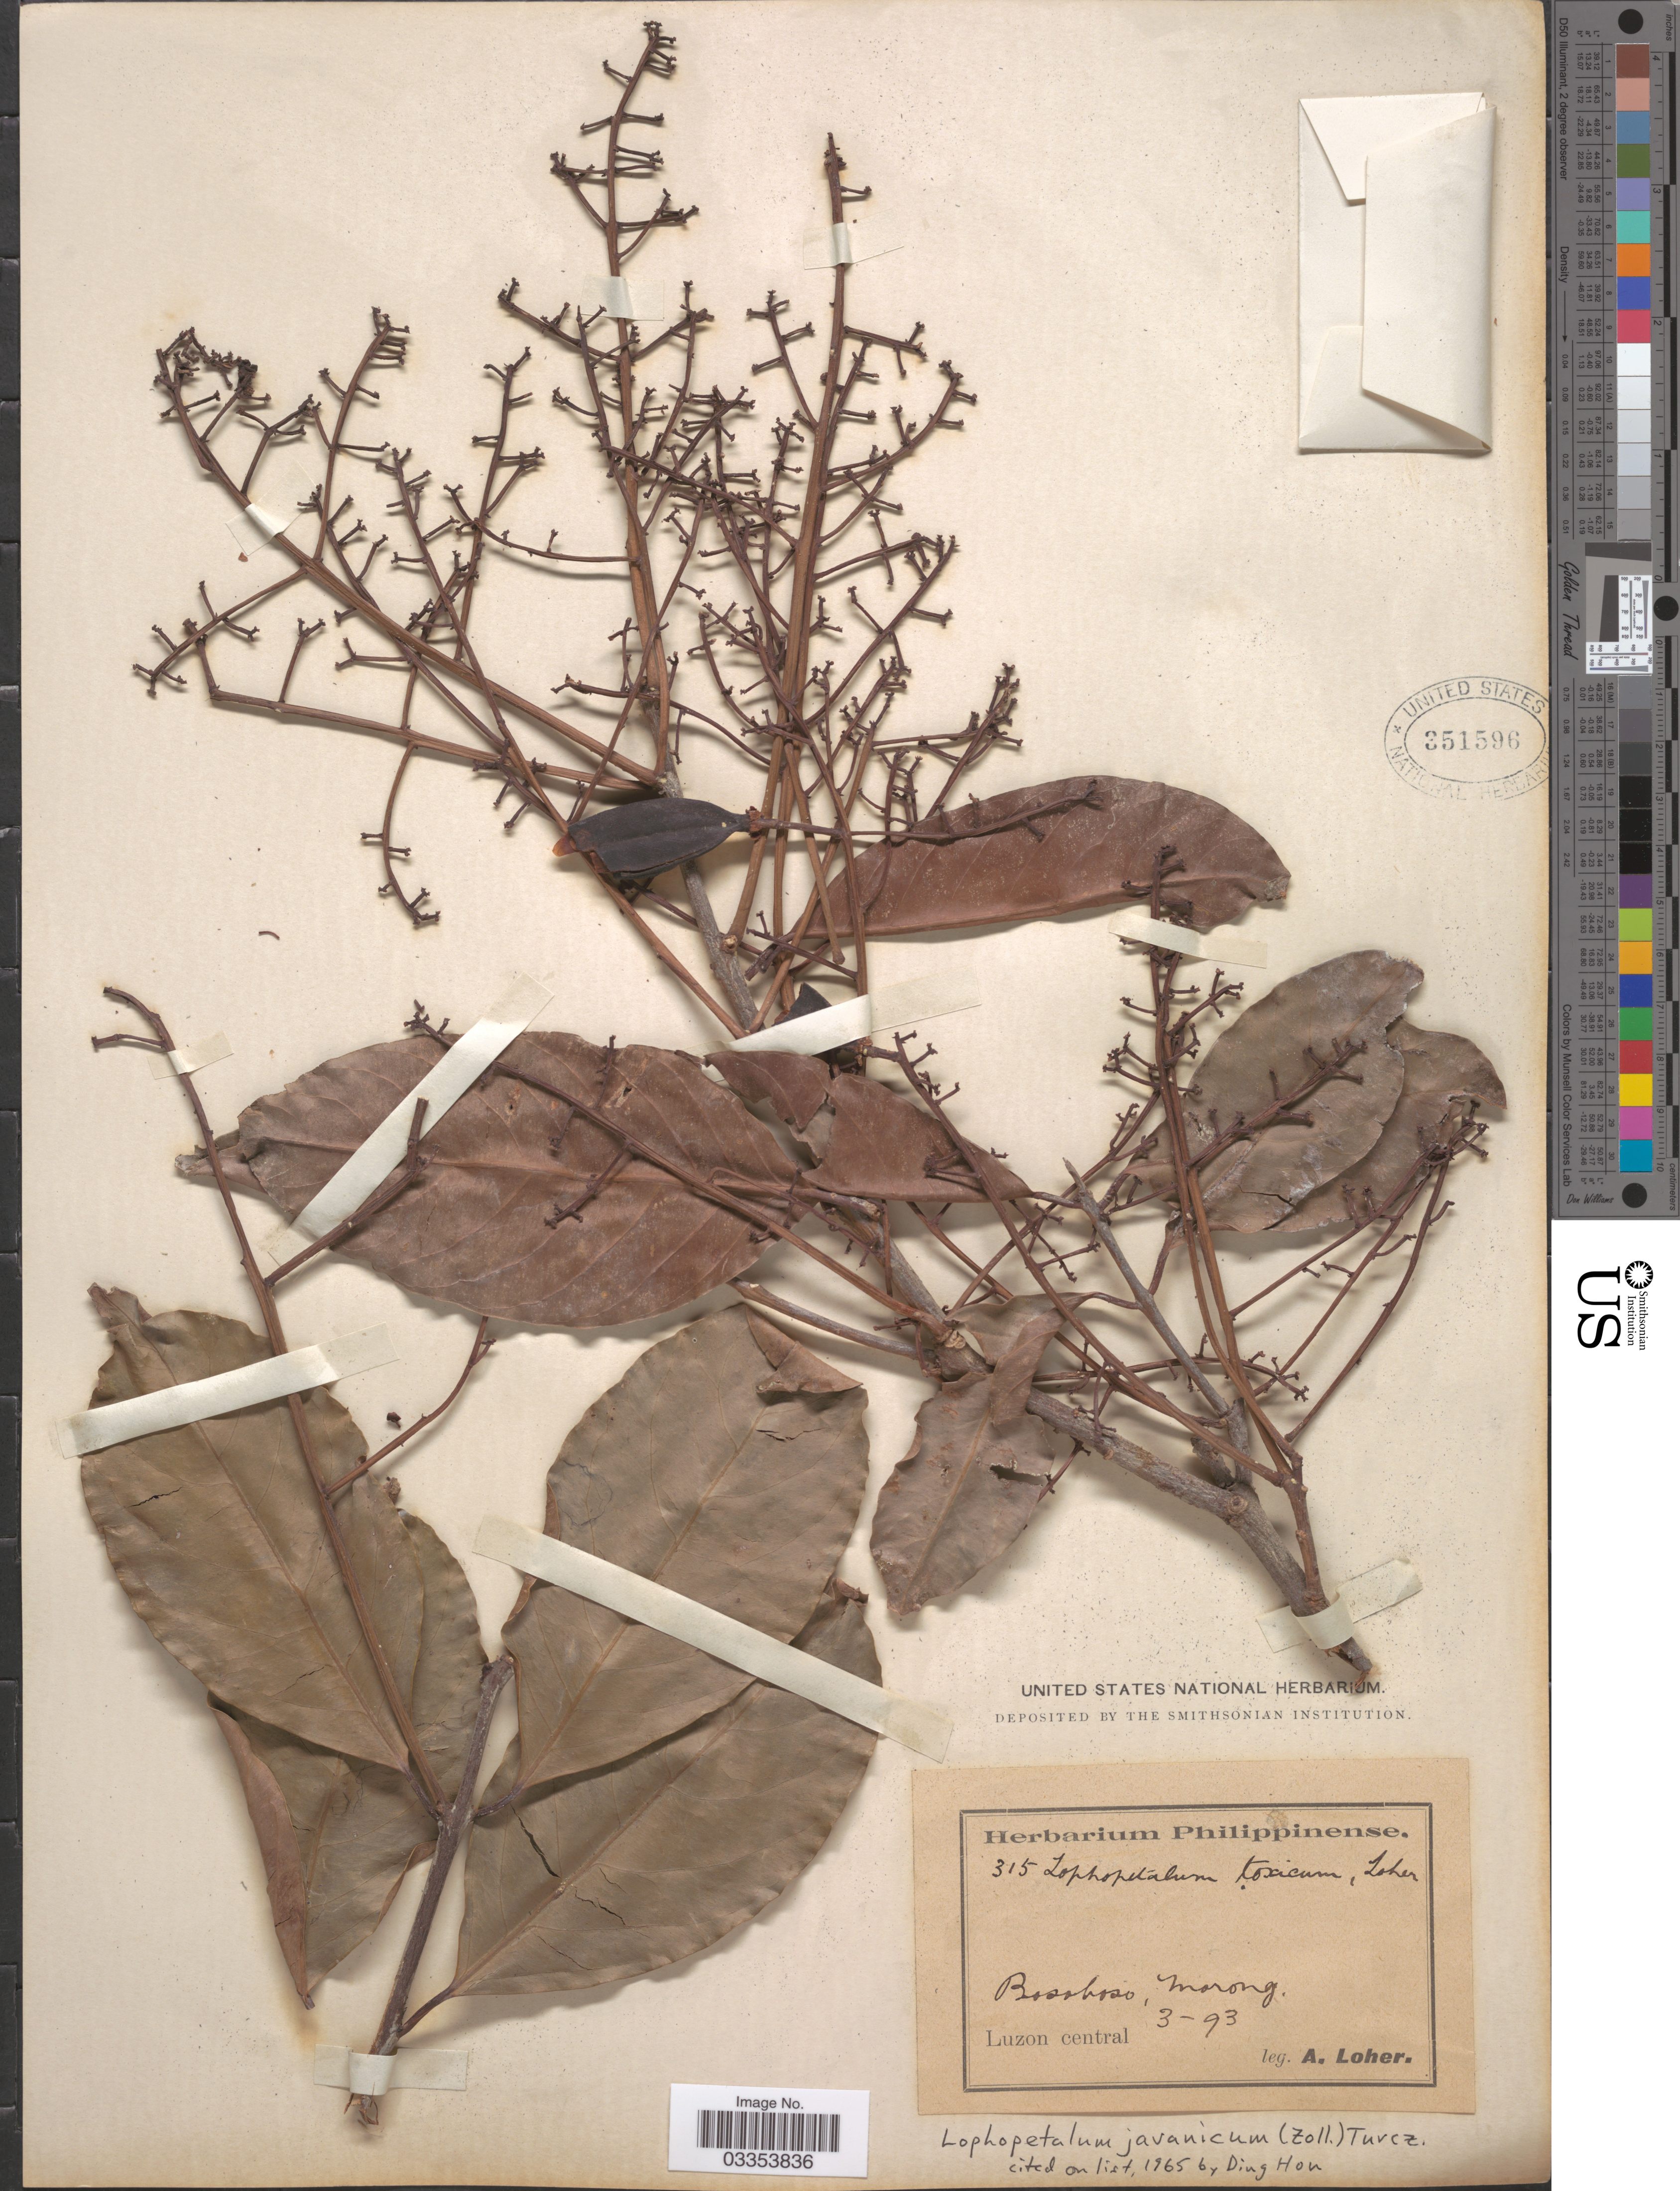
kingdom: Plantae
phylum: Tracheophyta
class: Magnoliopsida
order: Celastrales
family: Celastraceae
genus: Lophopetalum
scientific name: Lophopetalum javanicum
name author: (Zoll.) Turcz.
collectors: A. Loher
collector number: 315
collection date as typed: Transcribed d/m/y: /3/93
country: Philippines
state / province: Central Luzon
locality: Bosoboso, Morong.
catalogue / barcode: US 351596